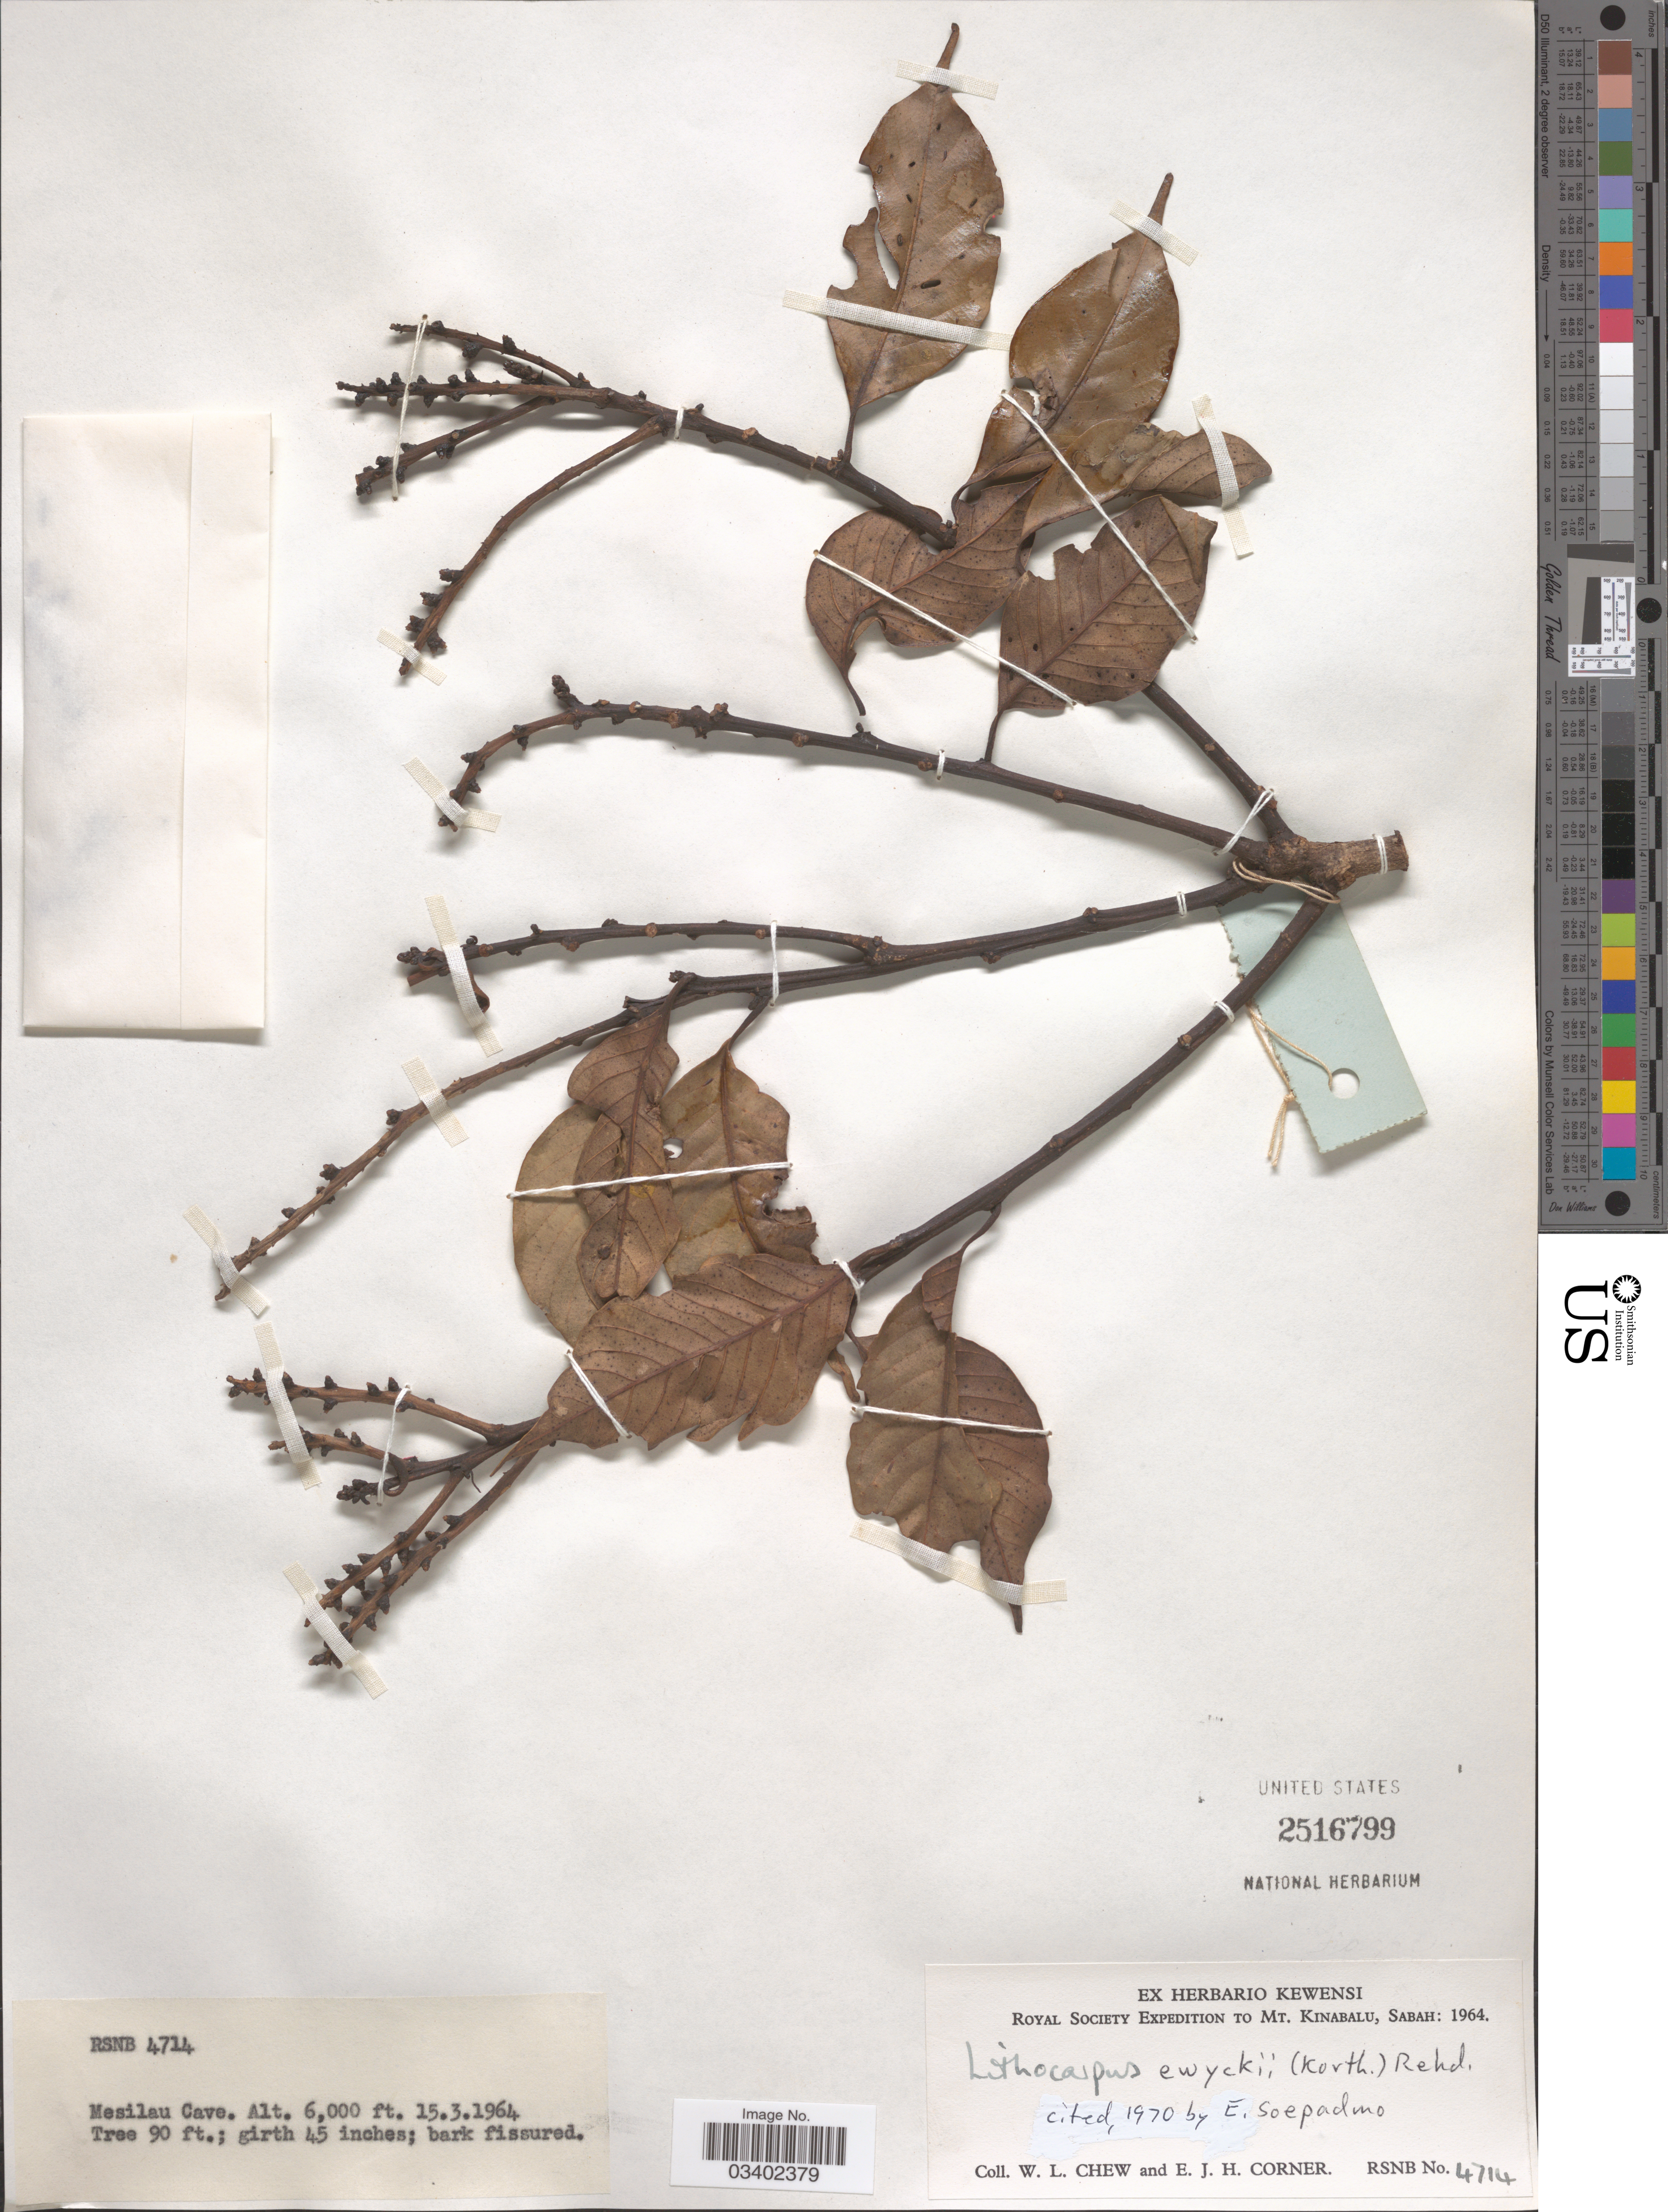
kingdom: Plantae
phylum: Tracheophyta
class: Magnoliopsida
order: Fagales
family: Fagaceae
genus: Lithocarpus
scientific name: Lithocarpus ewyckii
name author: (Korth.) Rehder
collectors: W. Chew & E. Corner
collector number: RSNB 4714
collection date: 1964-03-15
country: Malaysia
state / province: Sabah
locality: Mt. Kinabalu. Mesilau Cave.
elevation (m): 1829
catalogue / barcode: US 2516799